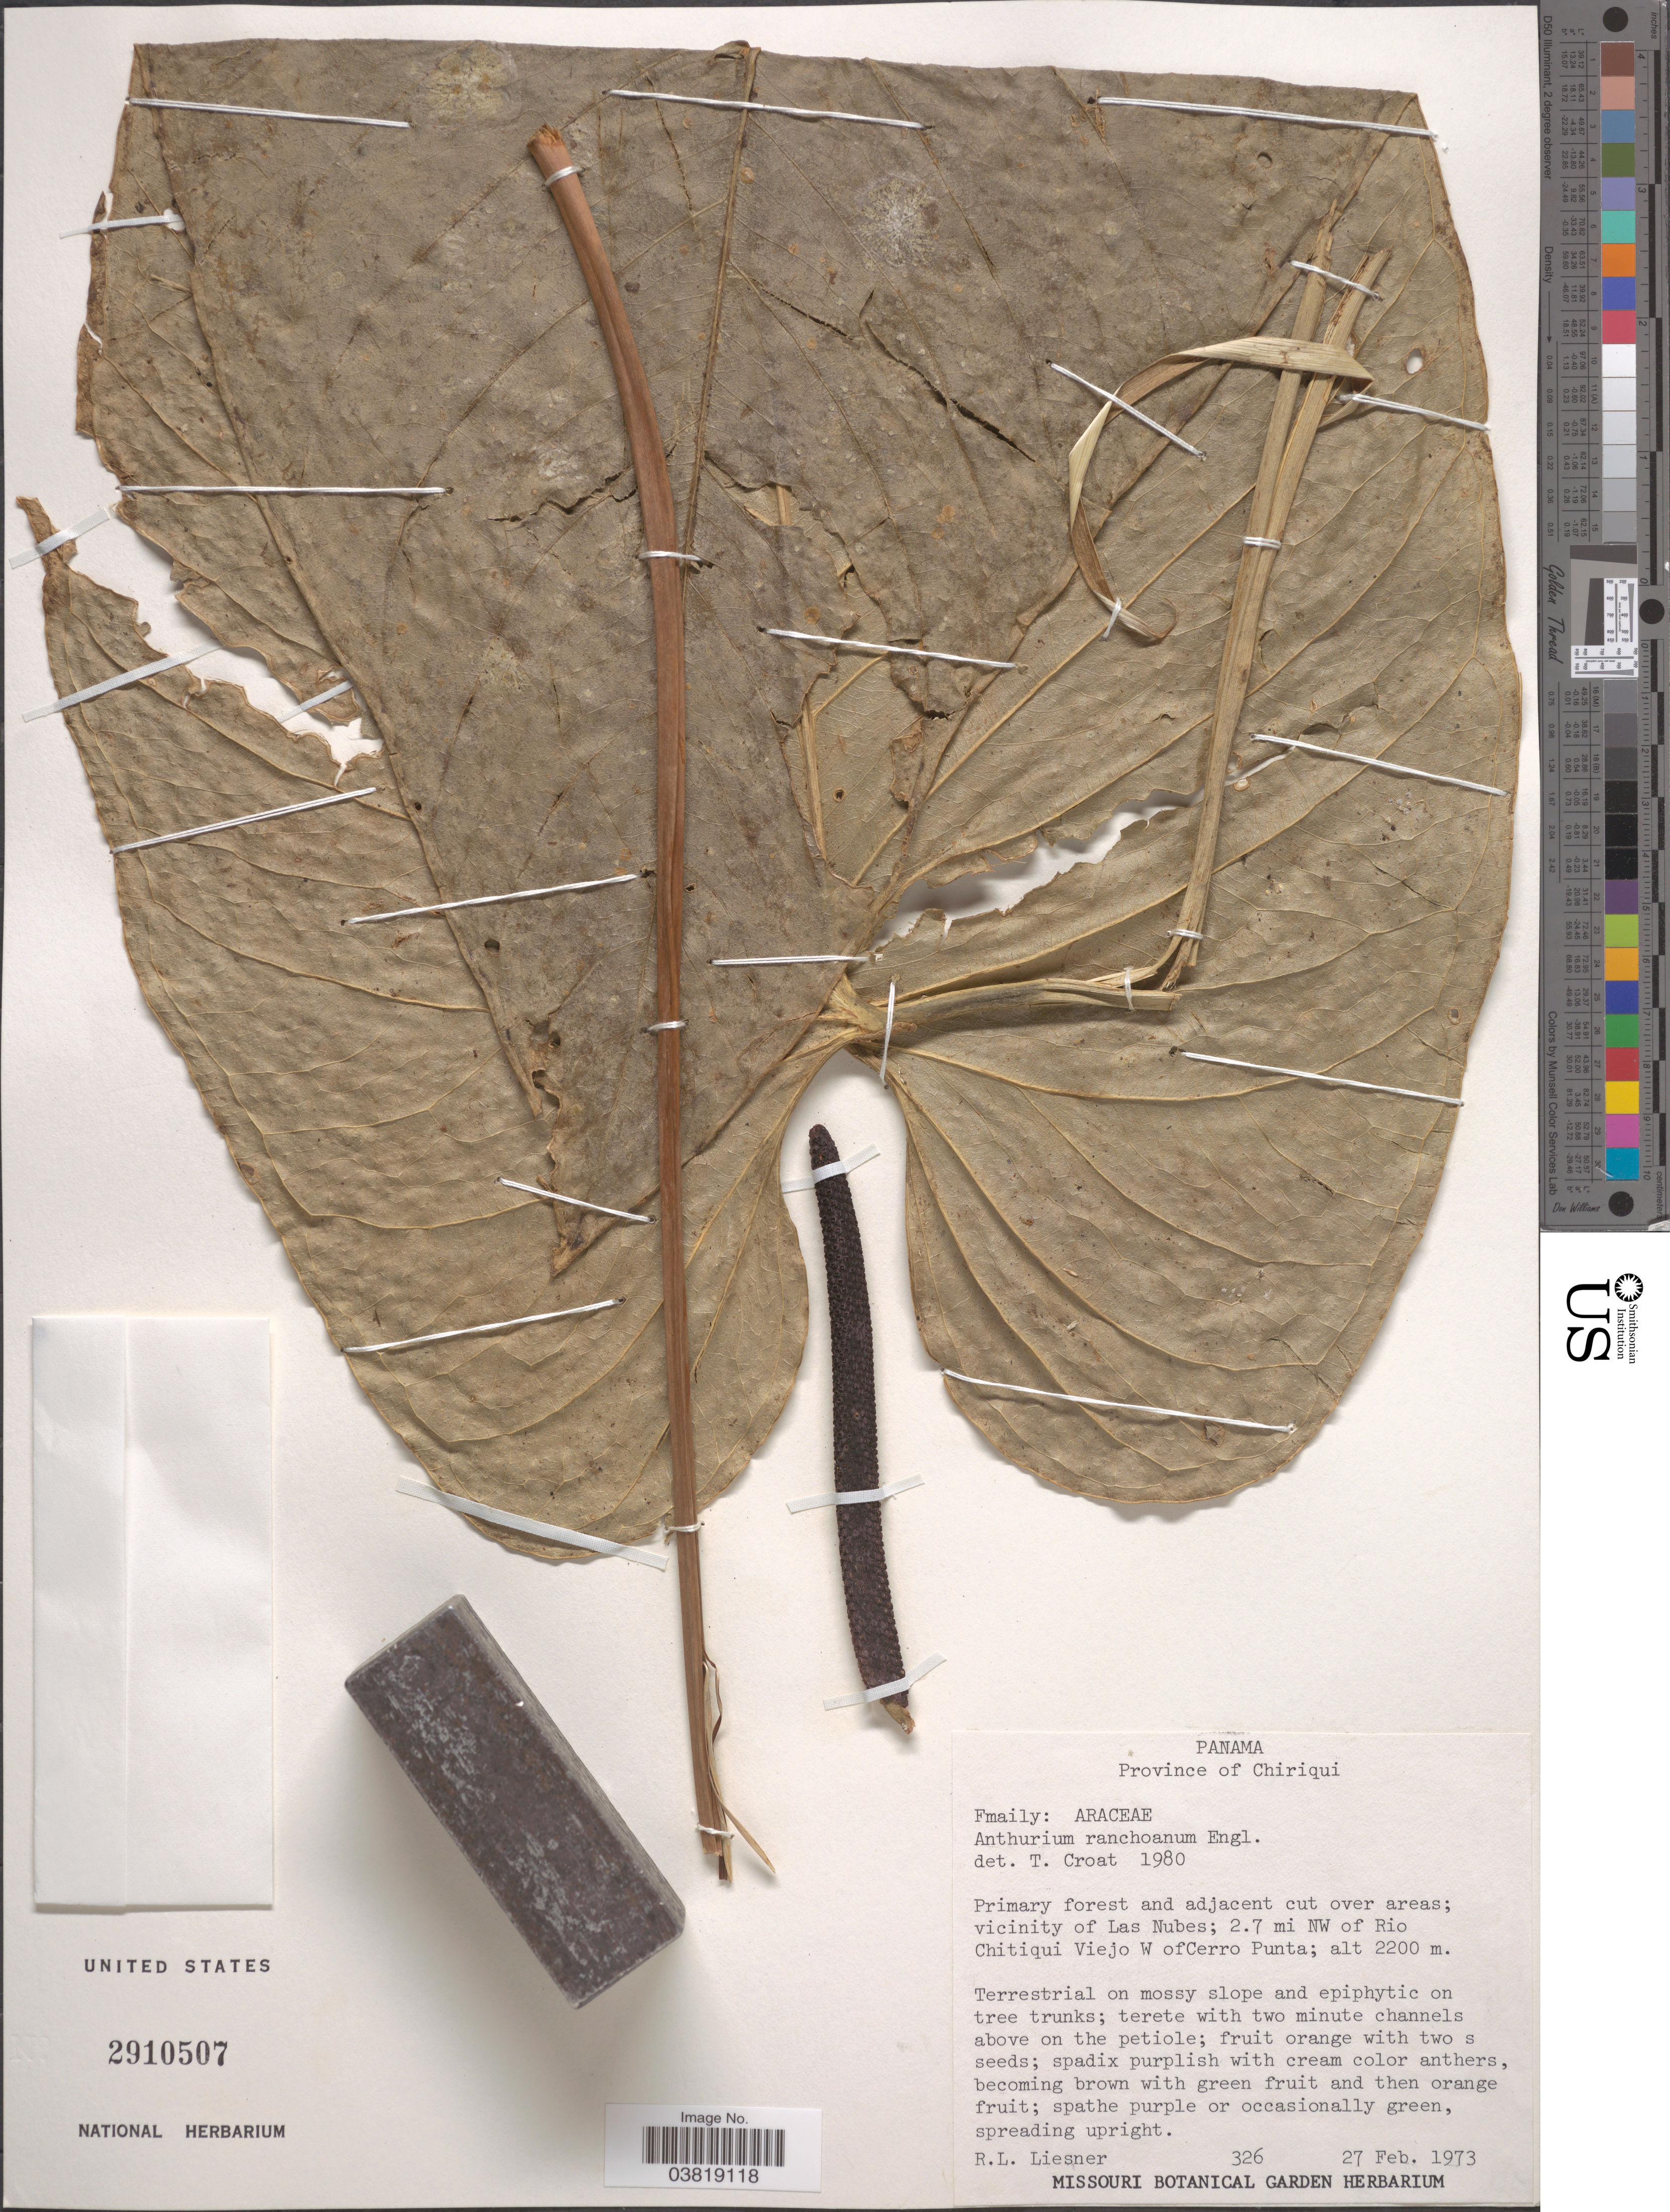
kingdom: Plantae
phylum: Tracheophyta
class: Liliopsida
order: Alismatales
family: Araceae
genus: Anthurium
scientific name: Anthurium ranchoanum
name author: Engl.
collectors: R. L. Liesner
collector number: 326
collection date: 1973-02-27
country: Panama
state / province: Chiriqui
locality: Vicinity of Las Nubes; 2.7 mi NW of Rio Chitiqui Viejo W ofCerro Punta.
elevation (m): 2200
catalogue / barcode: US 2910507